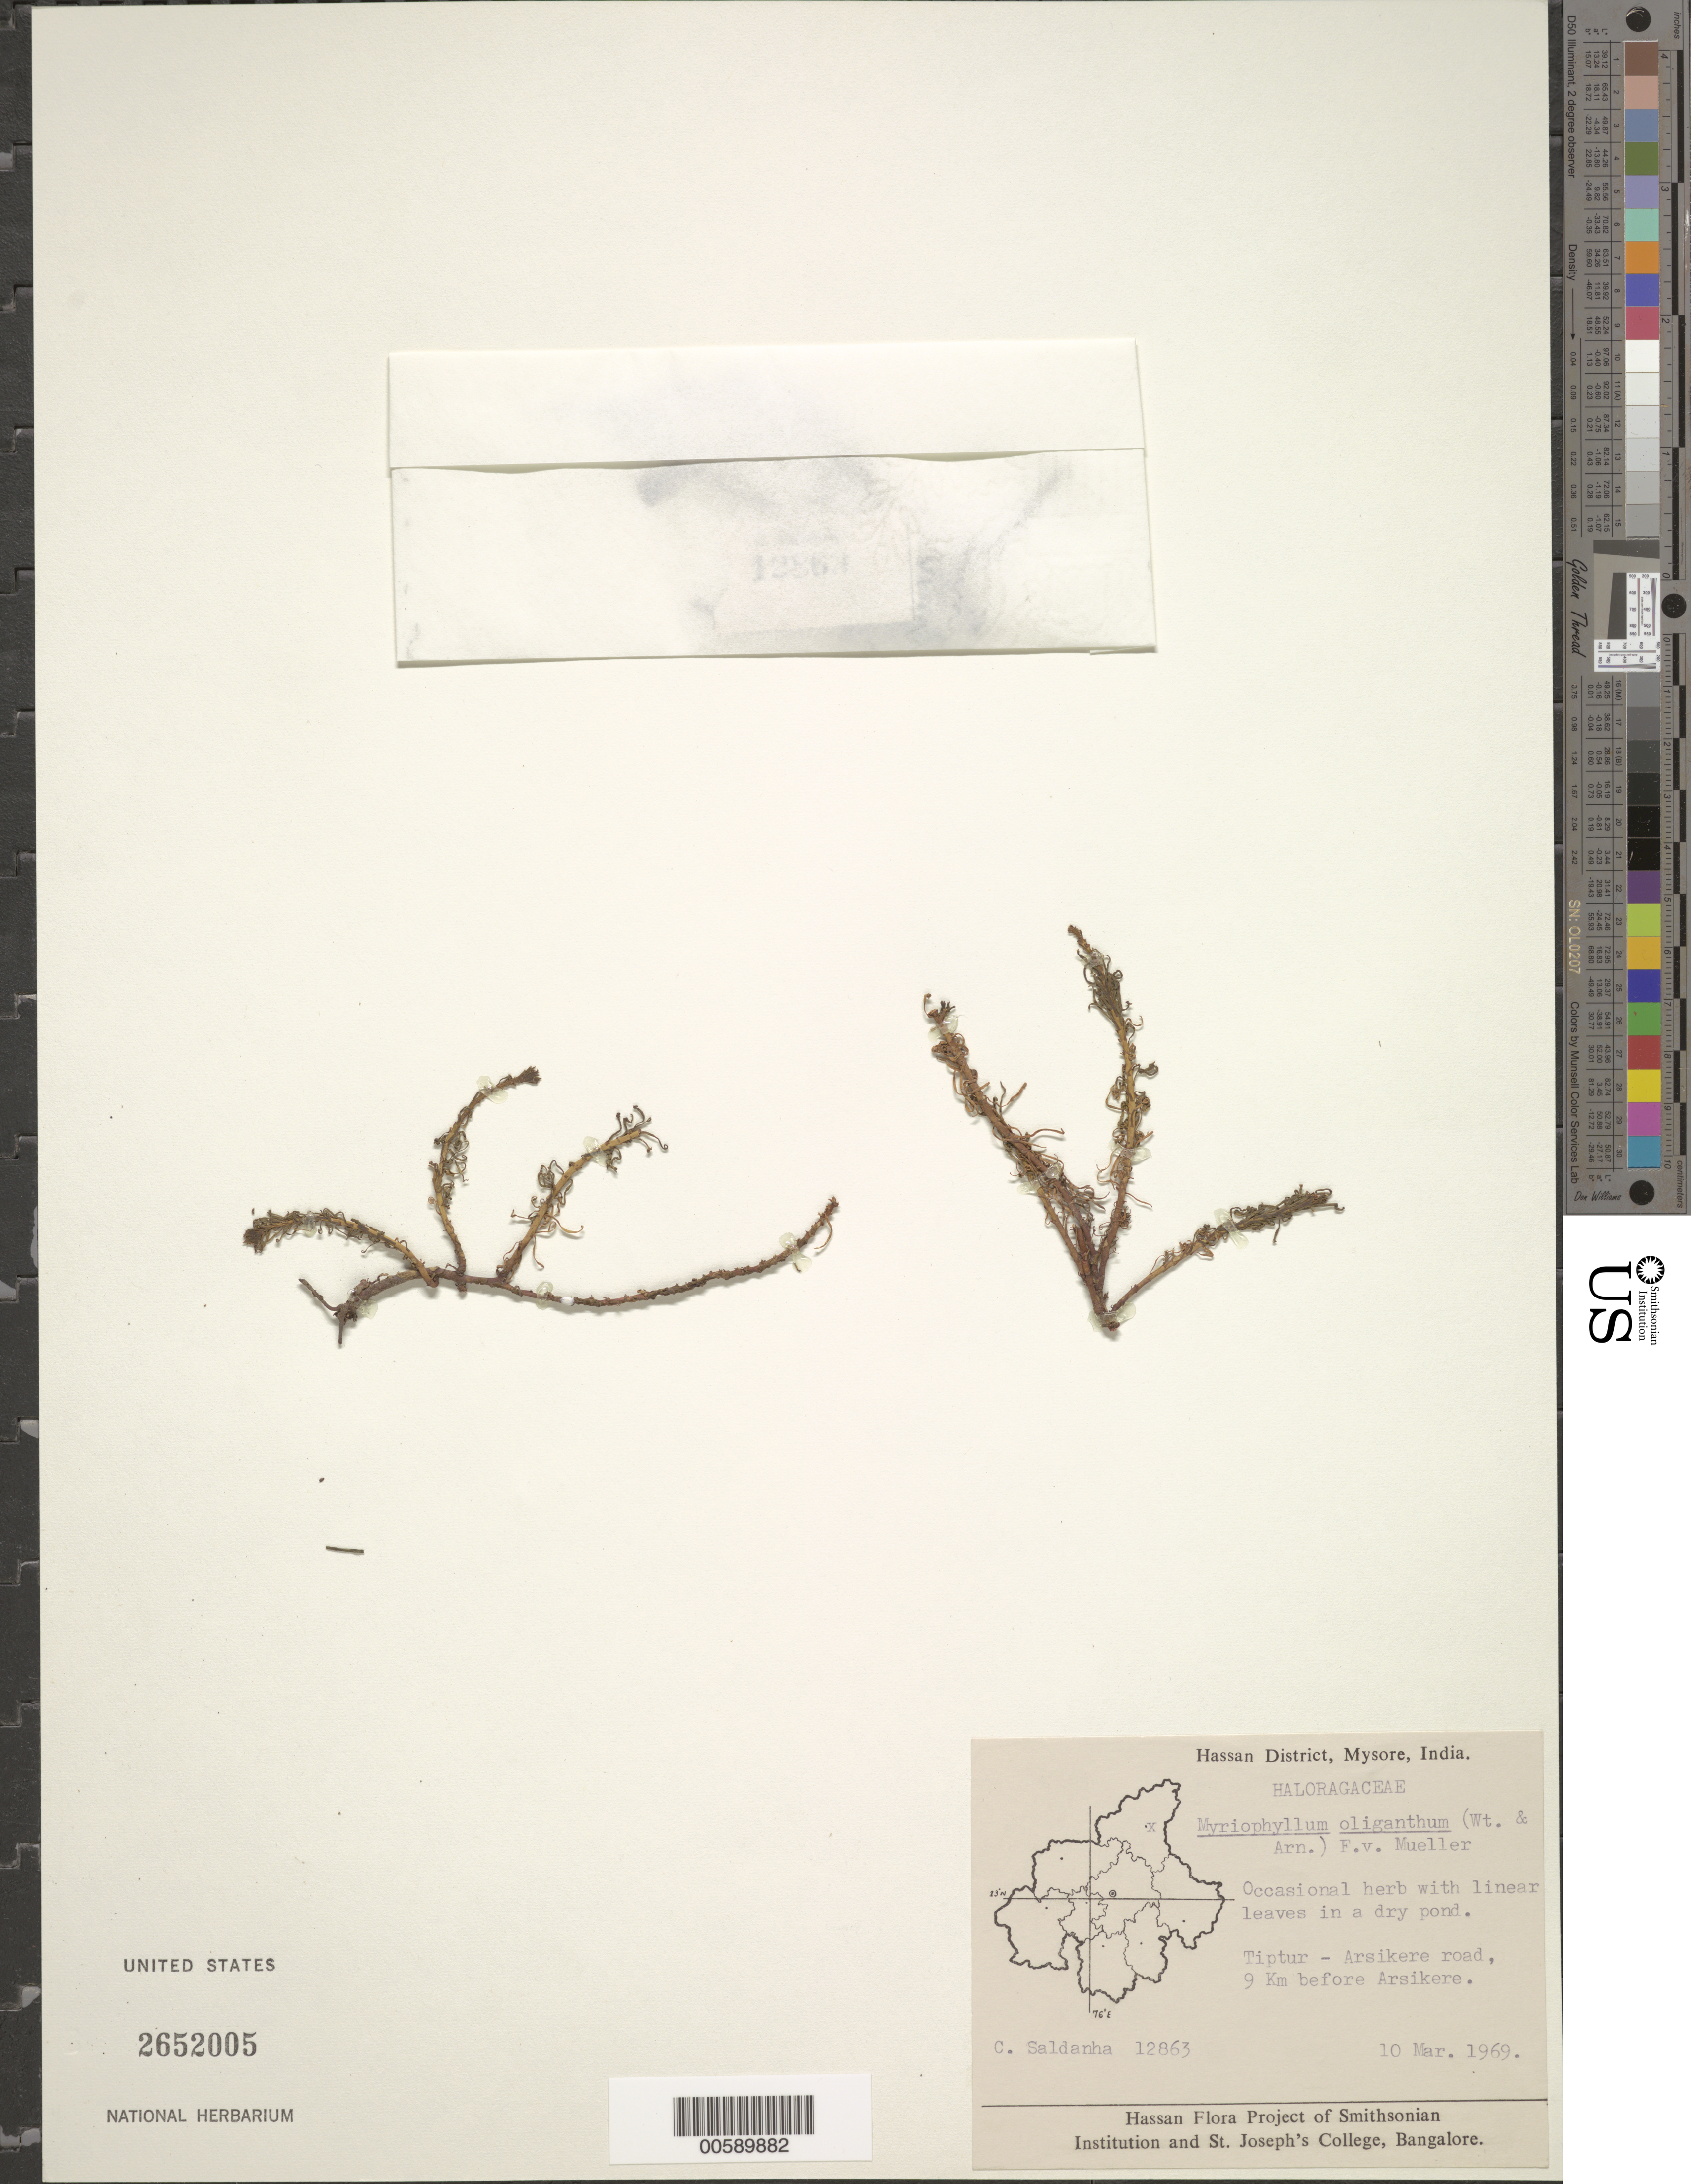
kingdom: Plantae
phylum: Tracheophyta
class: Magnoliopsida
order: Saxifragales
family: Haloragaceae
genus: Myriophyllum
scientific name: Myriophyllum oliganthum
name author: (Wight & Arn.) F. Muell.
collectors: C. Q. Saldanha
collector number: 12863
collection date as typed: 10 Mar 1969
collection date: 1969-03-10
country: India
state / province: Karnataka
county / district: Hassan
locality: Tiptur - Arsikere road, before Arsikere. [Mysore = Karnataka]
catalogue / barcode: US 2652005